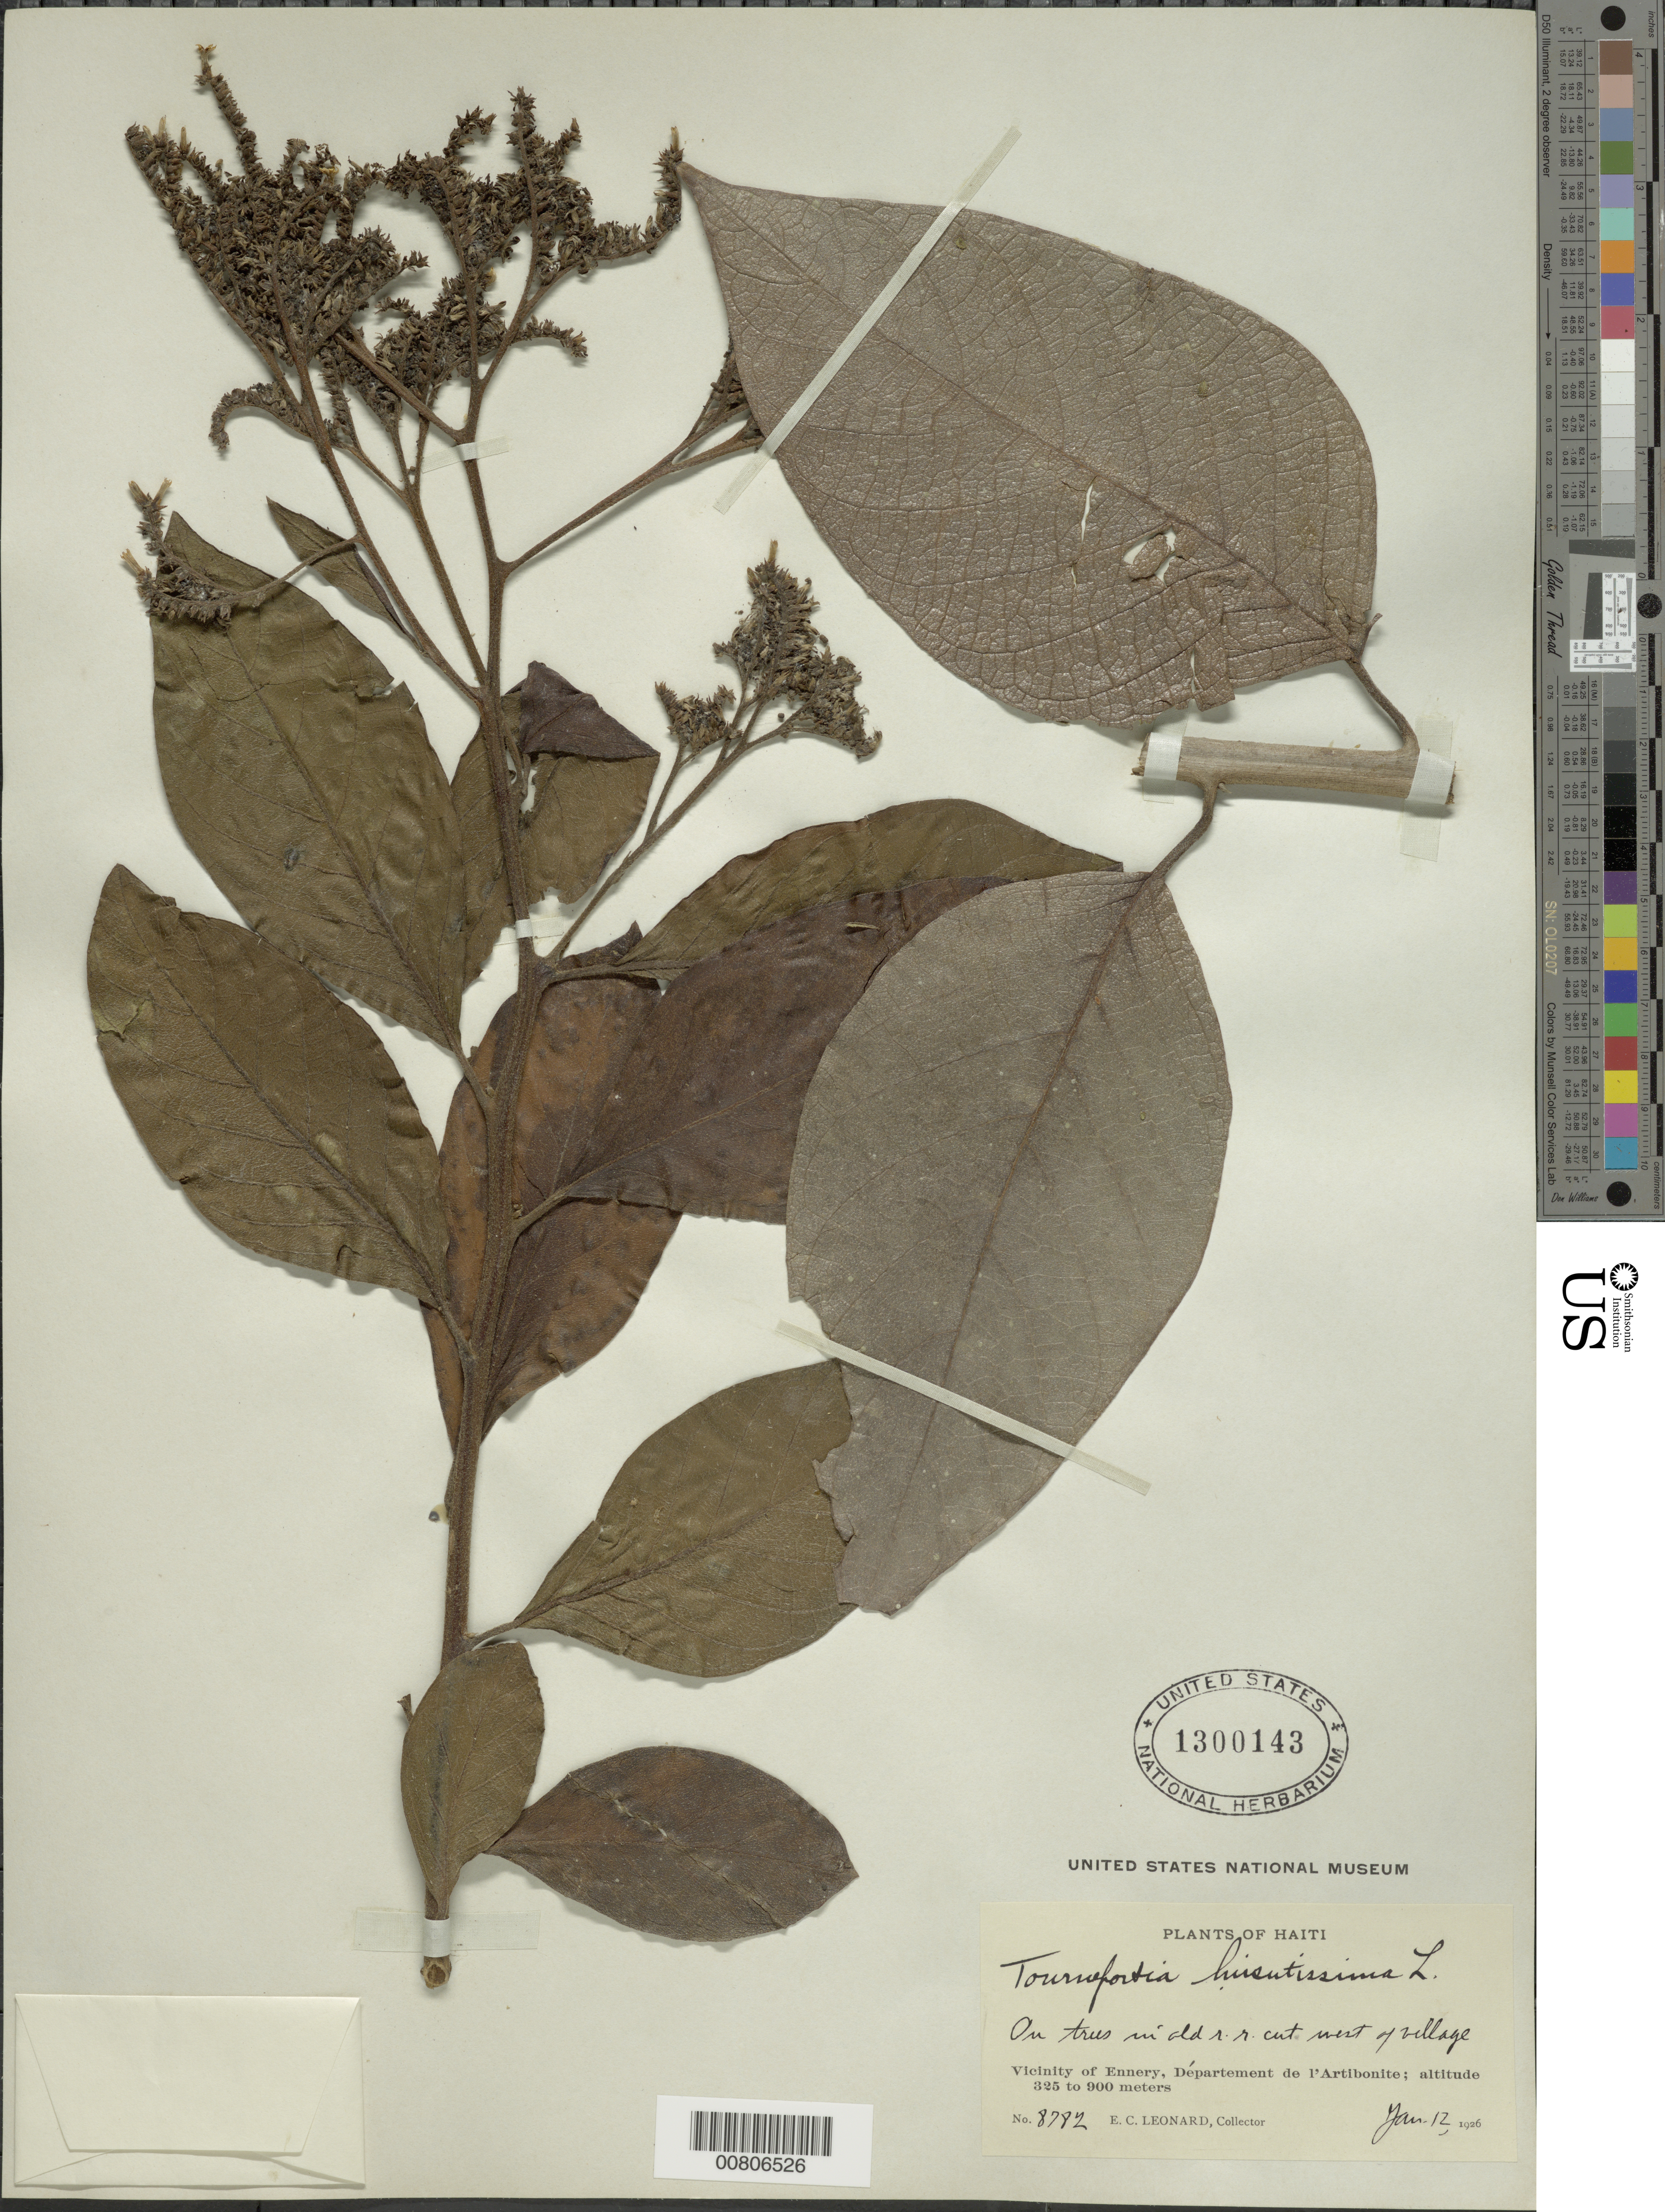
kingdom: Plantae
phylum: Tracheophyta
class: Magnoliopsida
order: Boraginales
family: Heliotropiaceae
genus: Tournefortia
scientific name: Tournefortia hirsutissima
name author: L.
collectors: E. C. Leonard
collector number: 8782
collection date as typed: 12 Jan 1926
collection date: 1926-01-12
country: Haiti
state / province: Artibonite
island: Hispaniola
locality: Ennery, old road cut W of village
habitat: On trees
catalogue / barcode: US 1300143